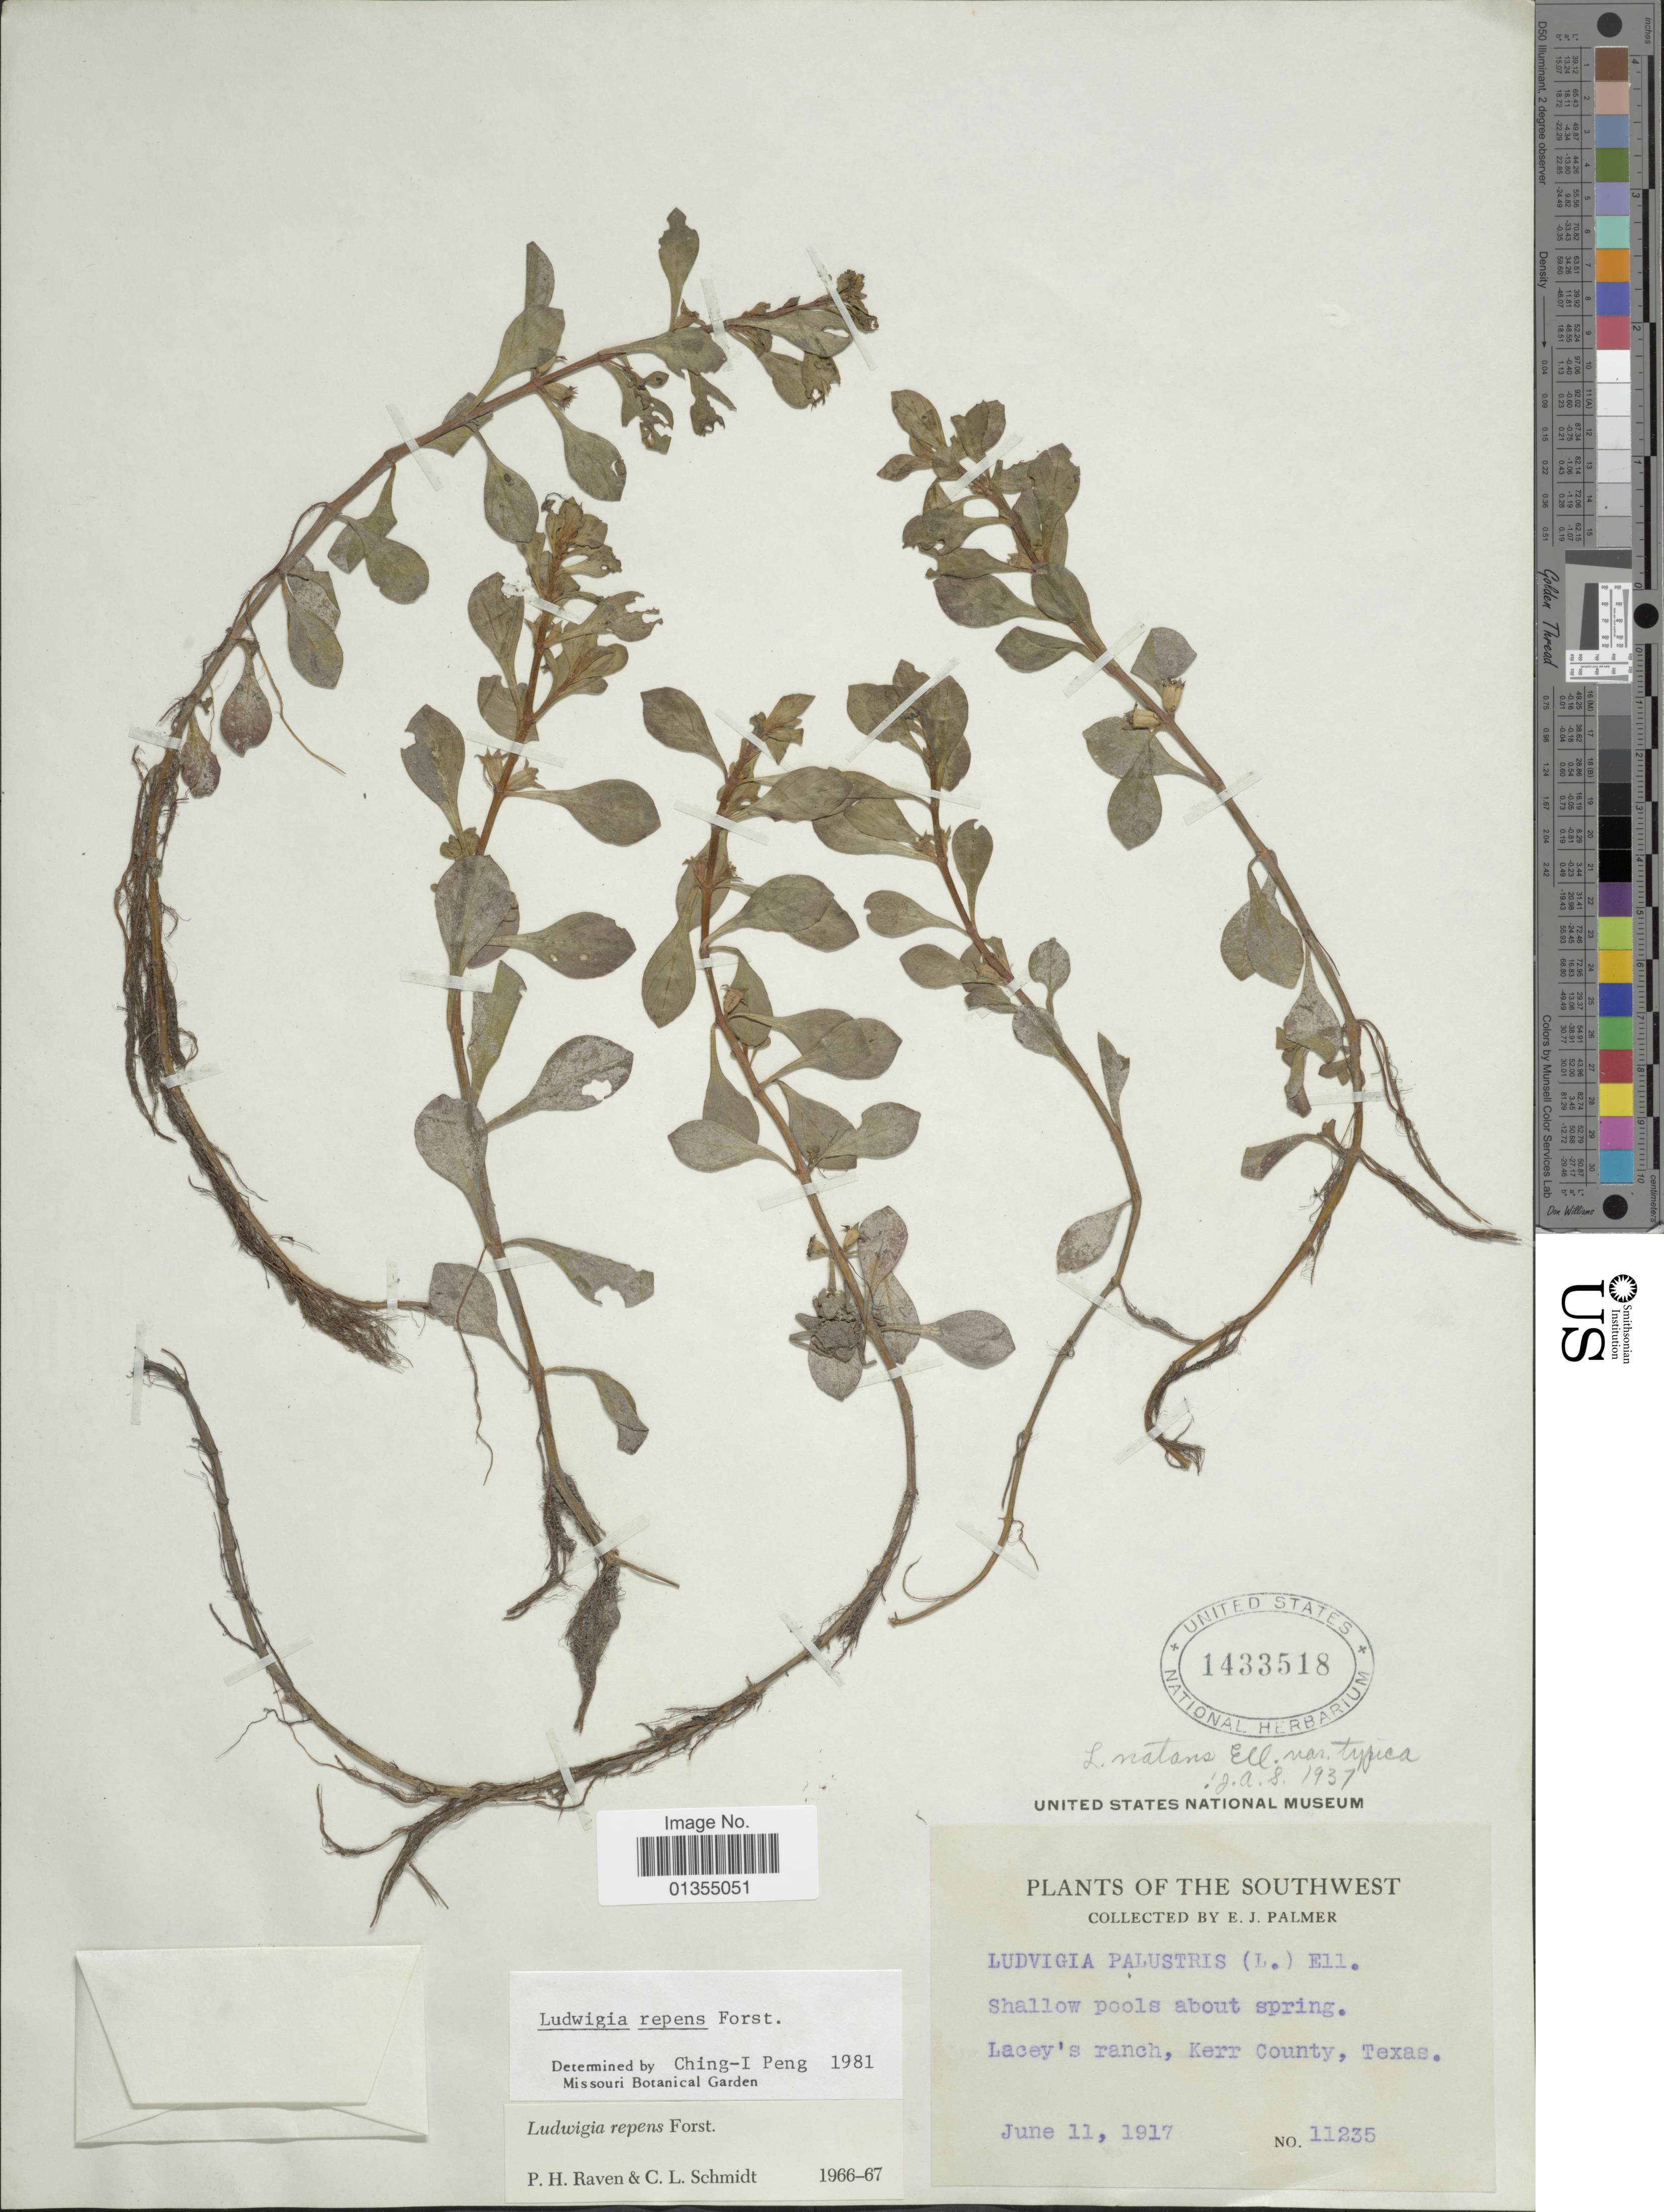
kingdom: Plantae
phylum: Tracheophyta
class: Magnoliopsida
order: Myrtales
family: Onagraceae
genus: Ludwigia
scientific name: Ludwigia repens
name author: J.R. Forst.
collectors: E. J. Palmer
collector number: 11235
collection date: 1917-06-11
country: United States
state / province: Texas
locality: Southwest, Lacey's ranch, Kerr County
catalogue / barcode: US 1433518